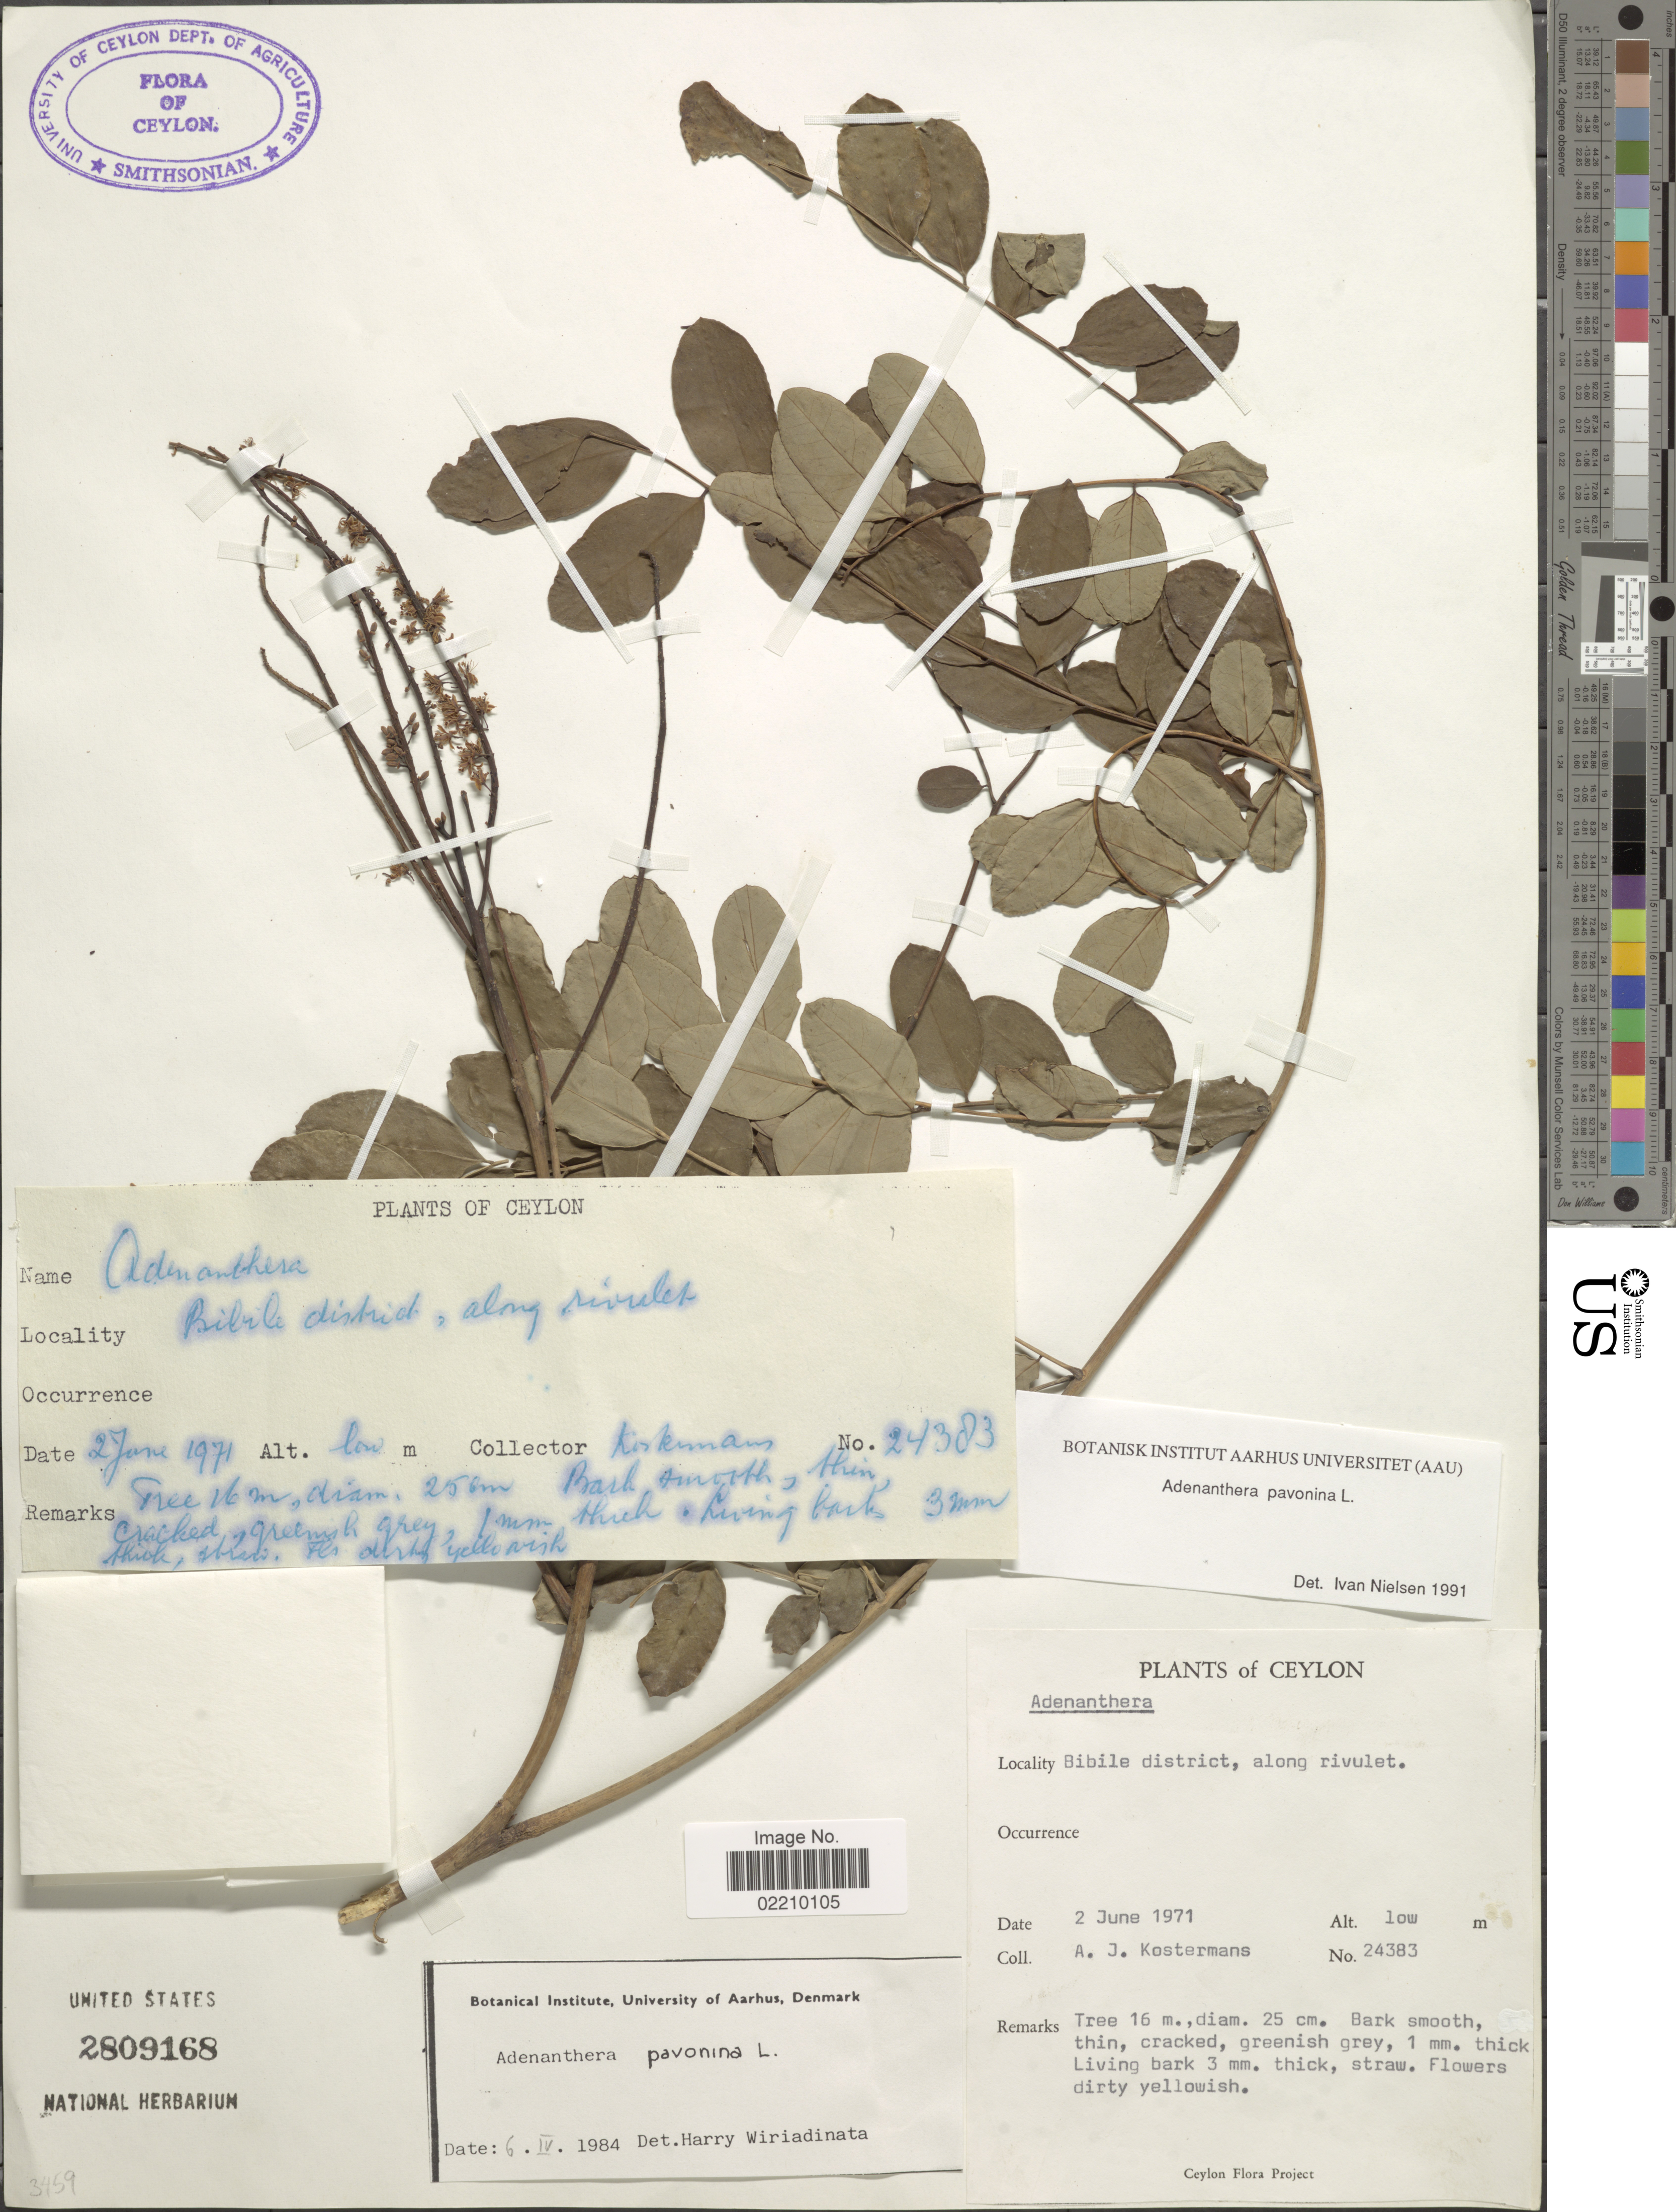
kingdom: Plantae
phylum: Tracheophyta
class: Magnoliopsida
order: Fabales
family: Fabaceae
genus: Adenanthera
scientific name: Adenanthera pavonina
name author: L.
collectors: A. J. G. Kostermans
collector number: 24383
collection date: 1971-06-02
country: Sri Lanka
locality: Ceylon, Bibil District, along rivulet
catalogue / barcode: US 2809168